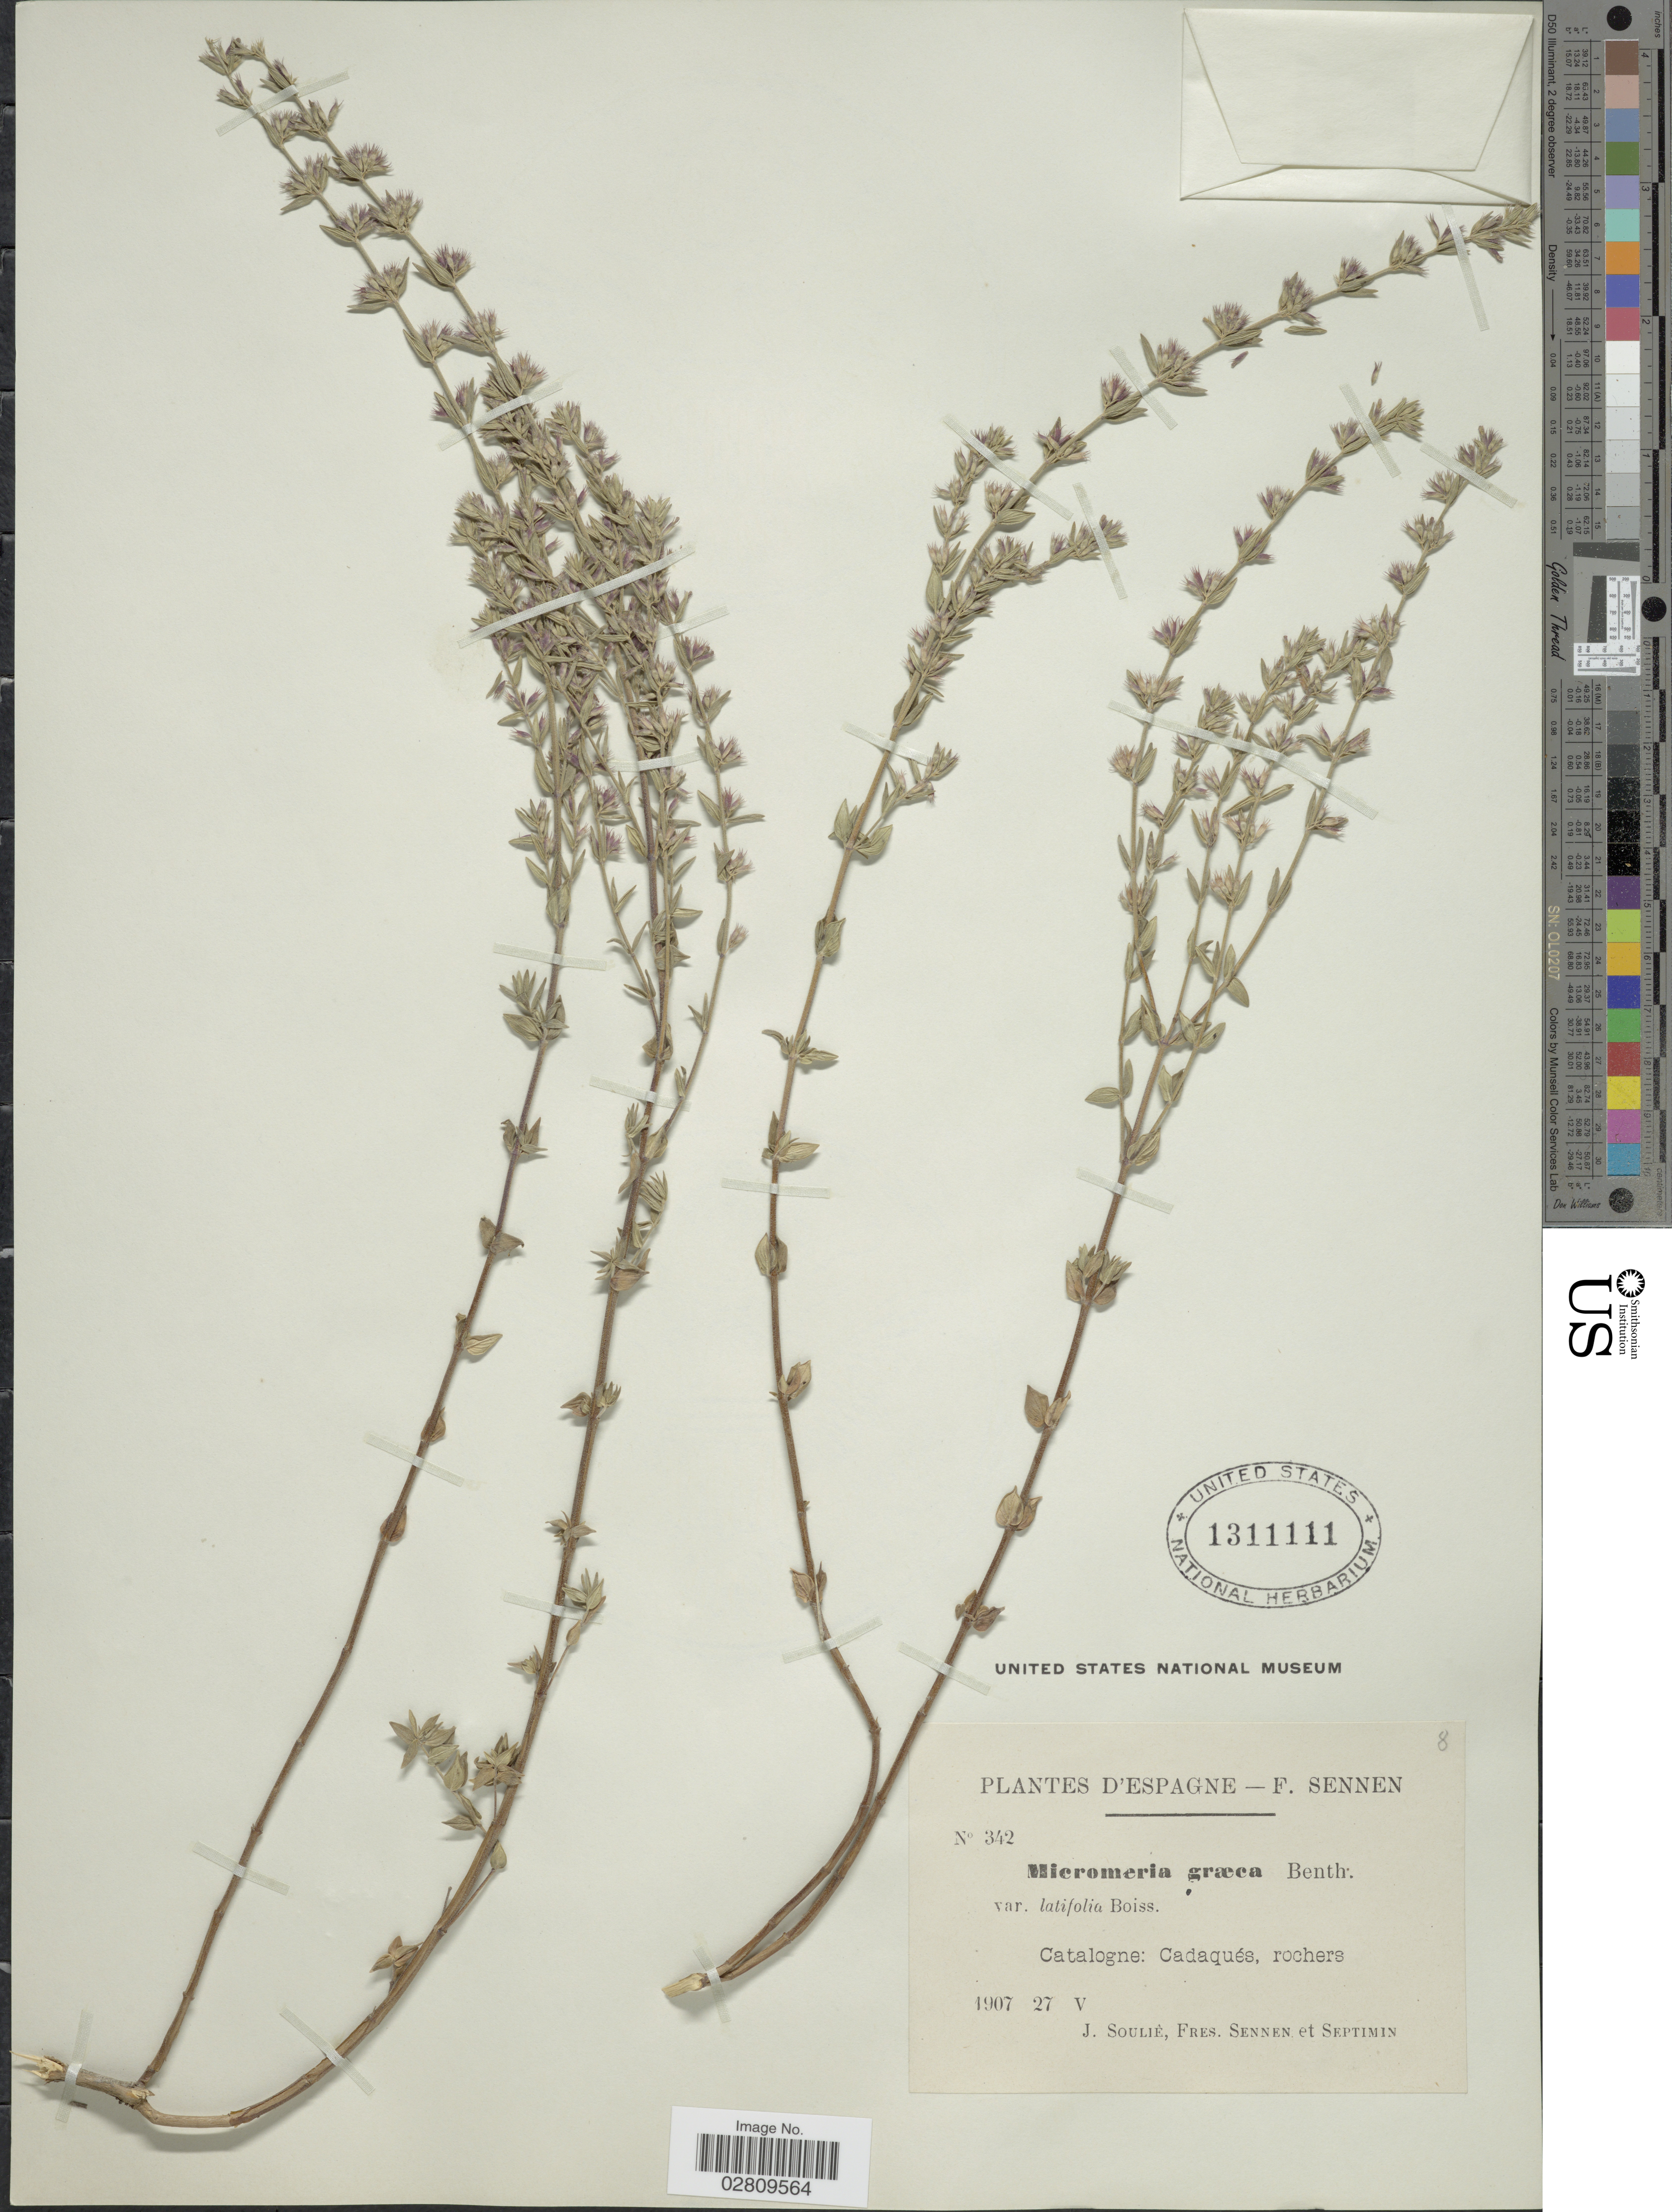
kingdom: Plantae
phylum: Tracheophyta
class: Magnoliopsida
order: Lamiales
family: Lamiaceae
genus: Micromeria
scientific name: Micromeria graeca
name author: Benth. ex Rchb.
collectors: J. Soulie, E. Sennen & Septimin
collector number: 342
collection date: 1907-05-27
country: Spain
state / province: Catalunya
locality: Espagne. Catalogne: Cadaqués, rochers.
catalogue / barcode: US 1311111